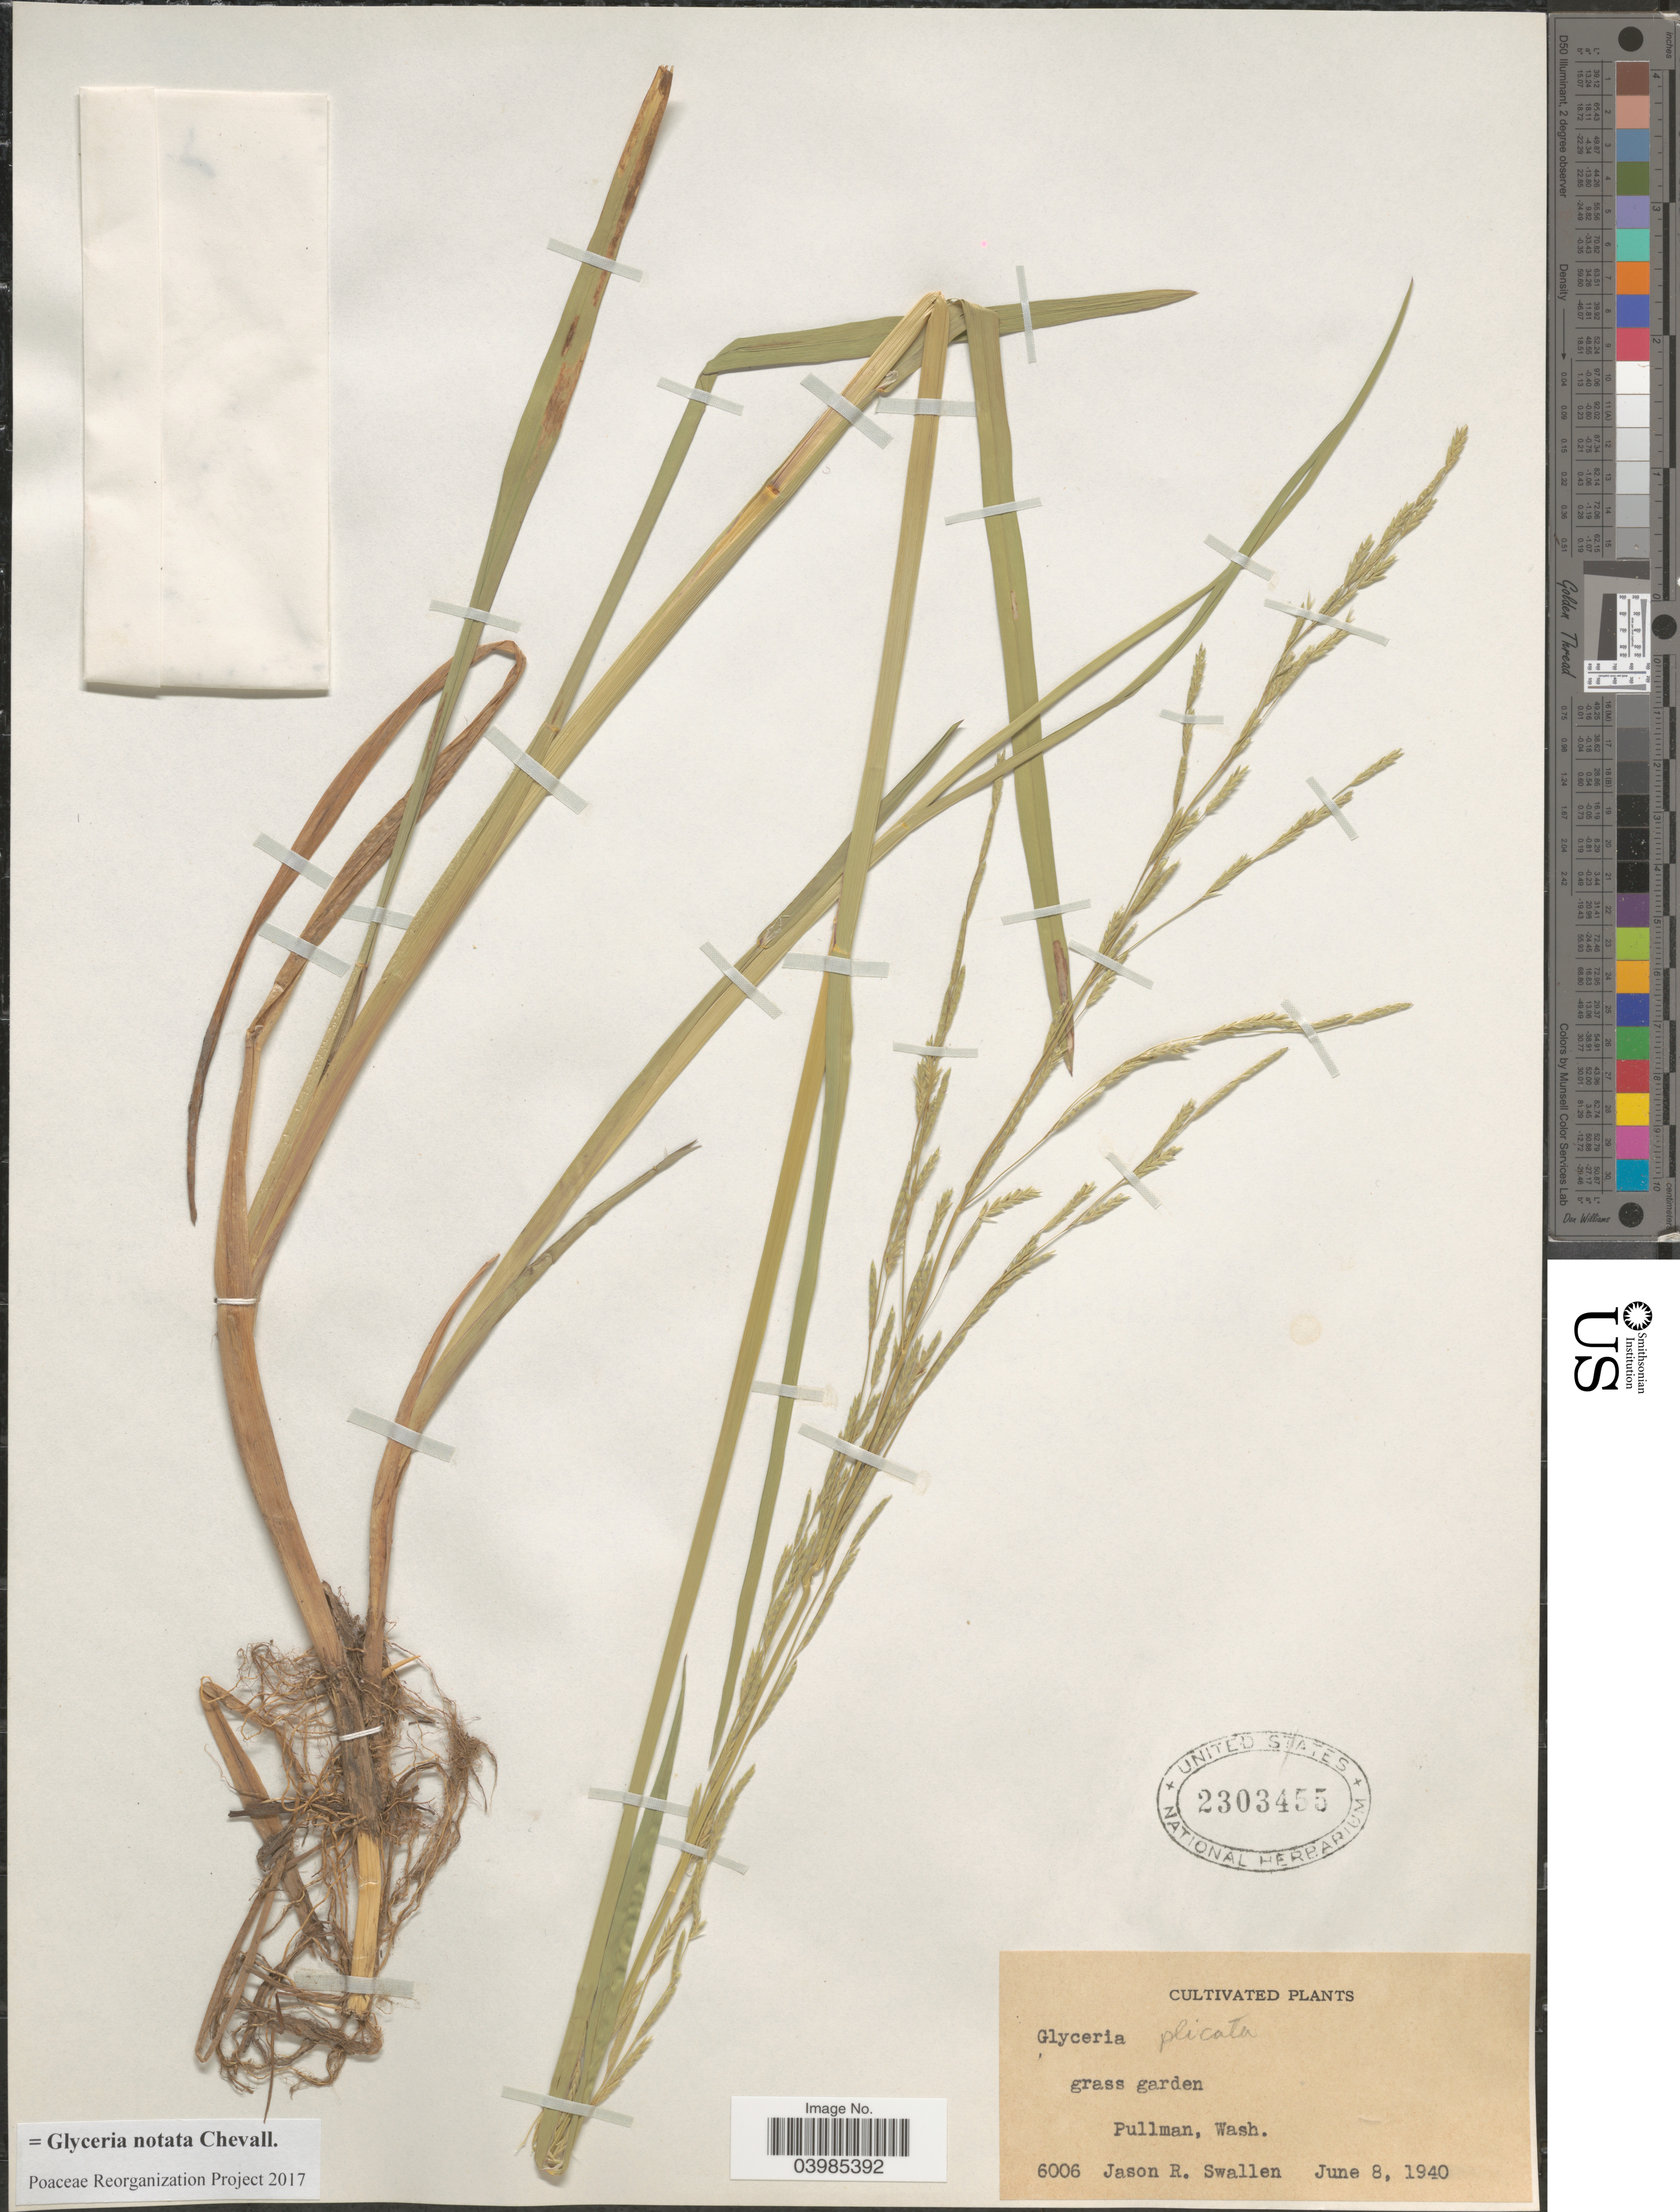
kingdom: Plantae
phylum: Tracheophyta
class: Liliopsida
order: Poales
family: Poaceae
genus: Glyceria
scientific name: Glyceria notata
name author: Chevall.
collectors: J. R. Swallen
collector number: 6006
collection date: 1940-06-08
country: United States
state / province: Washington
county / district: Whitman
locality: Grass garden. Pullman.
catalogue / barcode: US 2303455